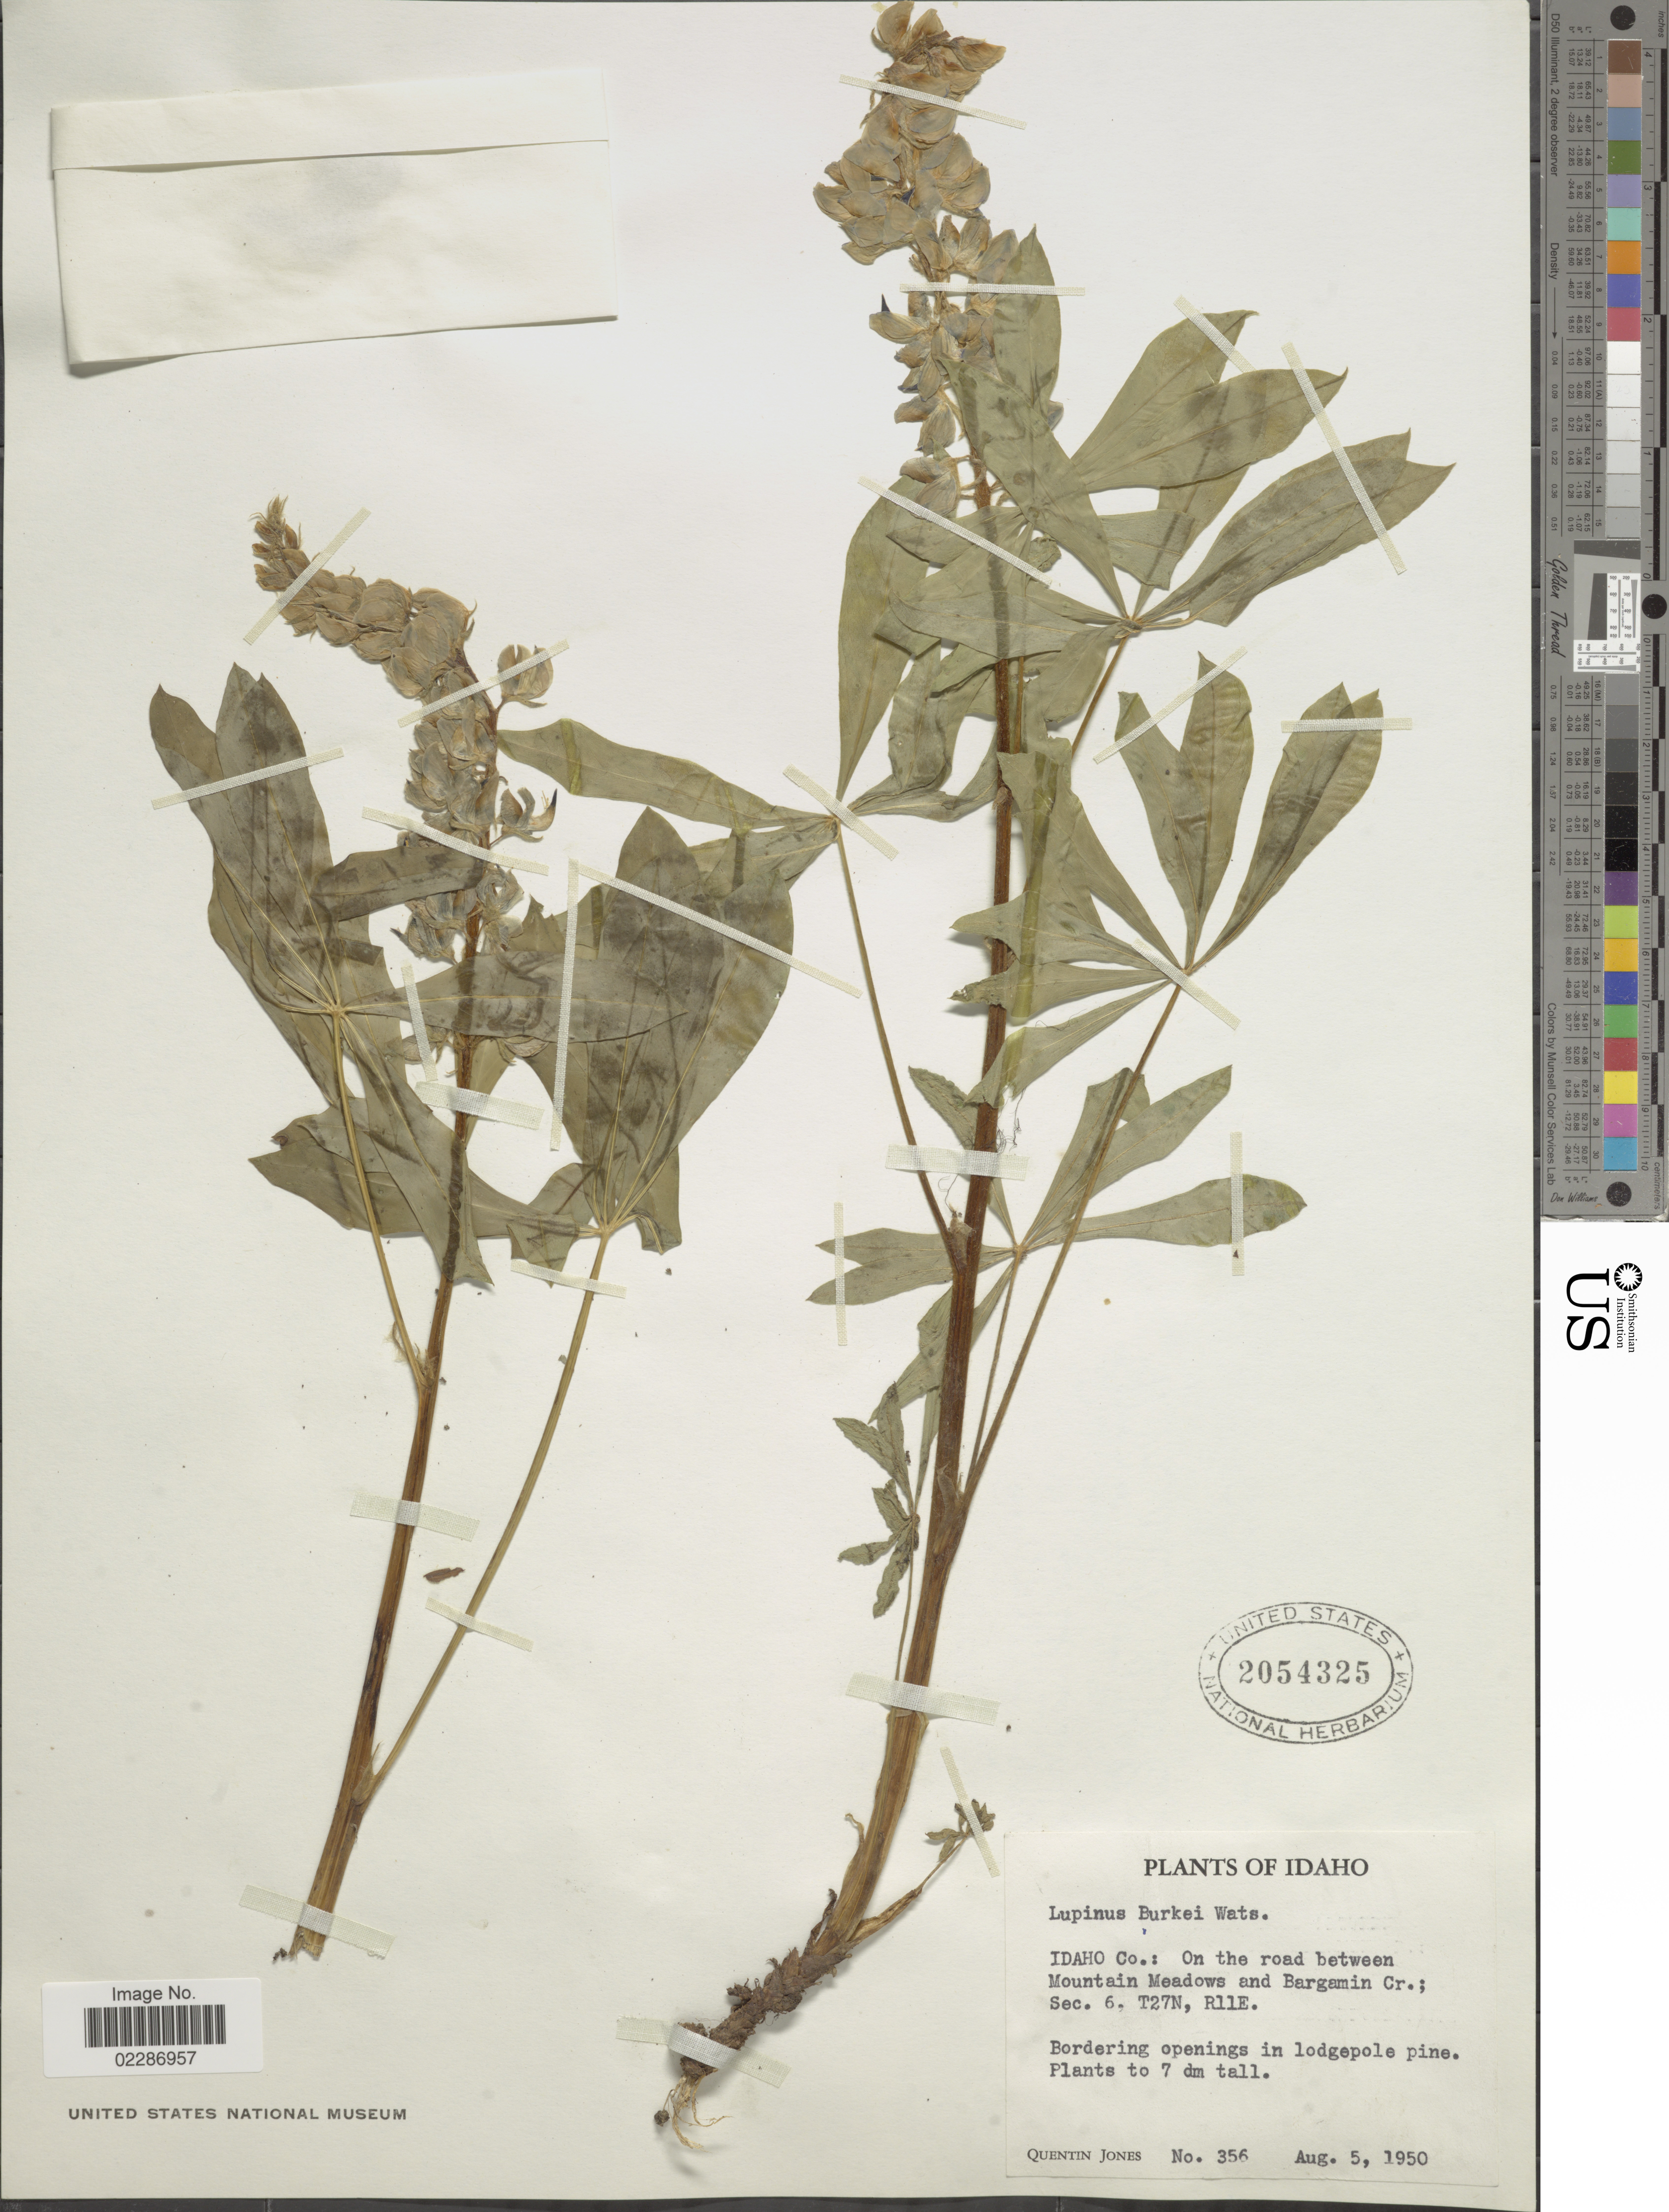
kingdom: Plantae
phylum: Tracheophyta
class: Magnoliopsida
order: Fabales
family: Fabaceae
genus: Lupinus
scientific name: Lupinus burkei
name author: S. Watson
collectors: Q. Jones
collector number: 356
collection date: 1950-08-05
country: United States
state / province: Idaho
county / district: Idaho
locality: On the road between Mountain Meadows and Bargamin Cr.: Sec. 6, T27N, R11E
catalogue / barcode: US 2054325